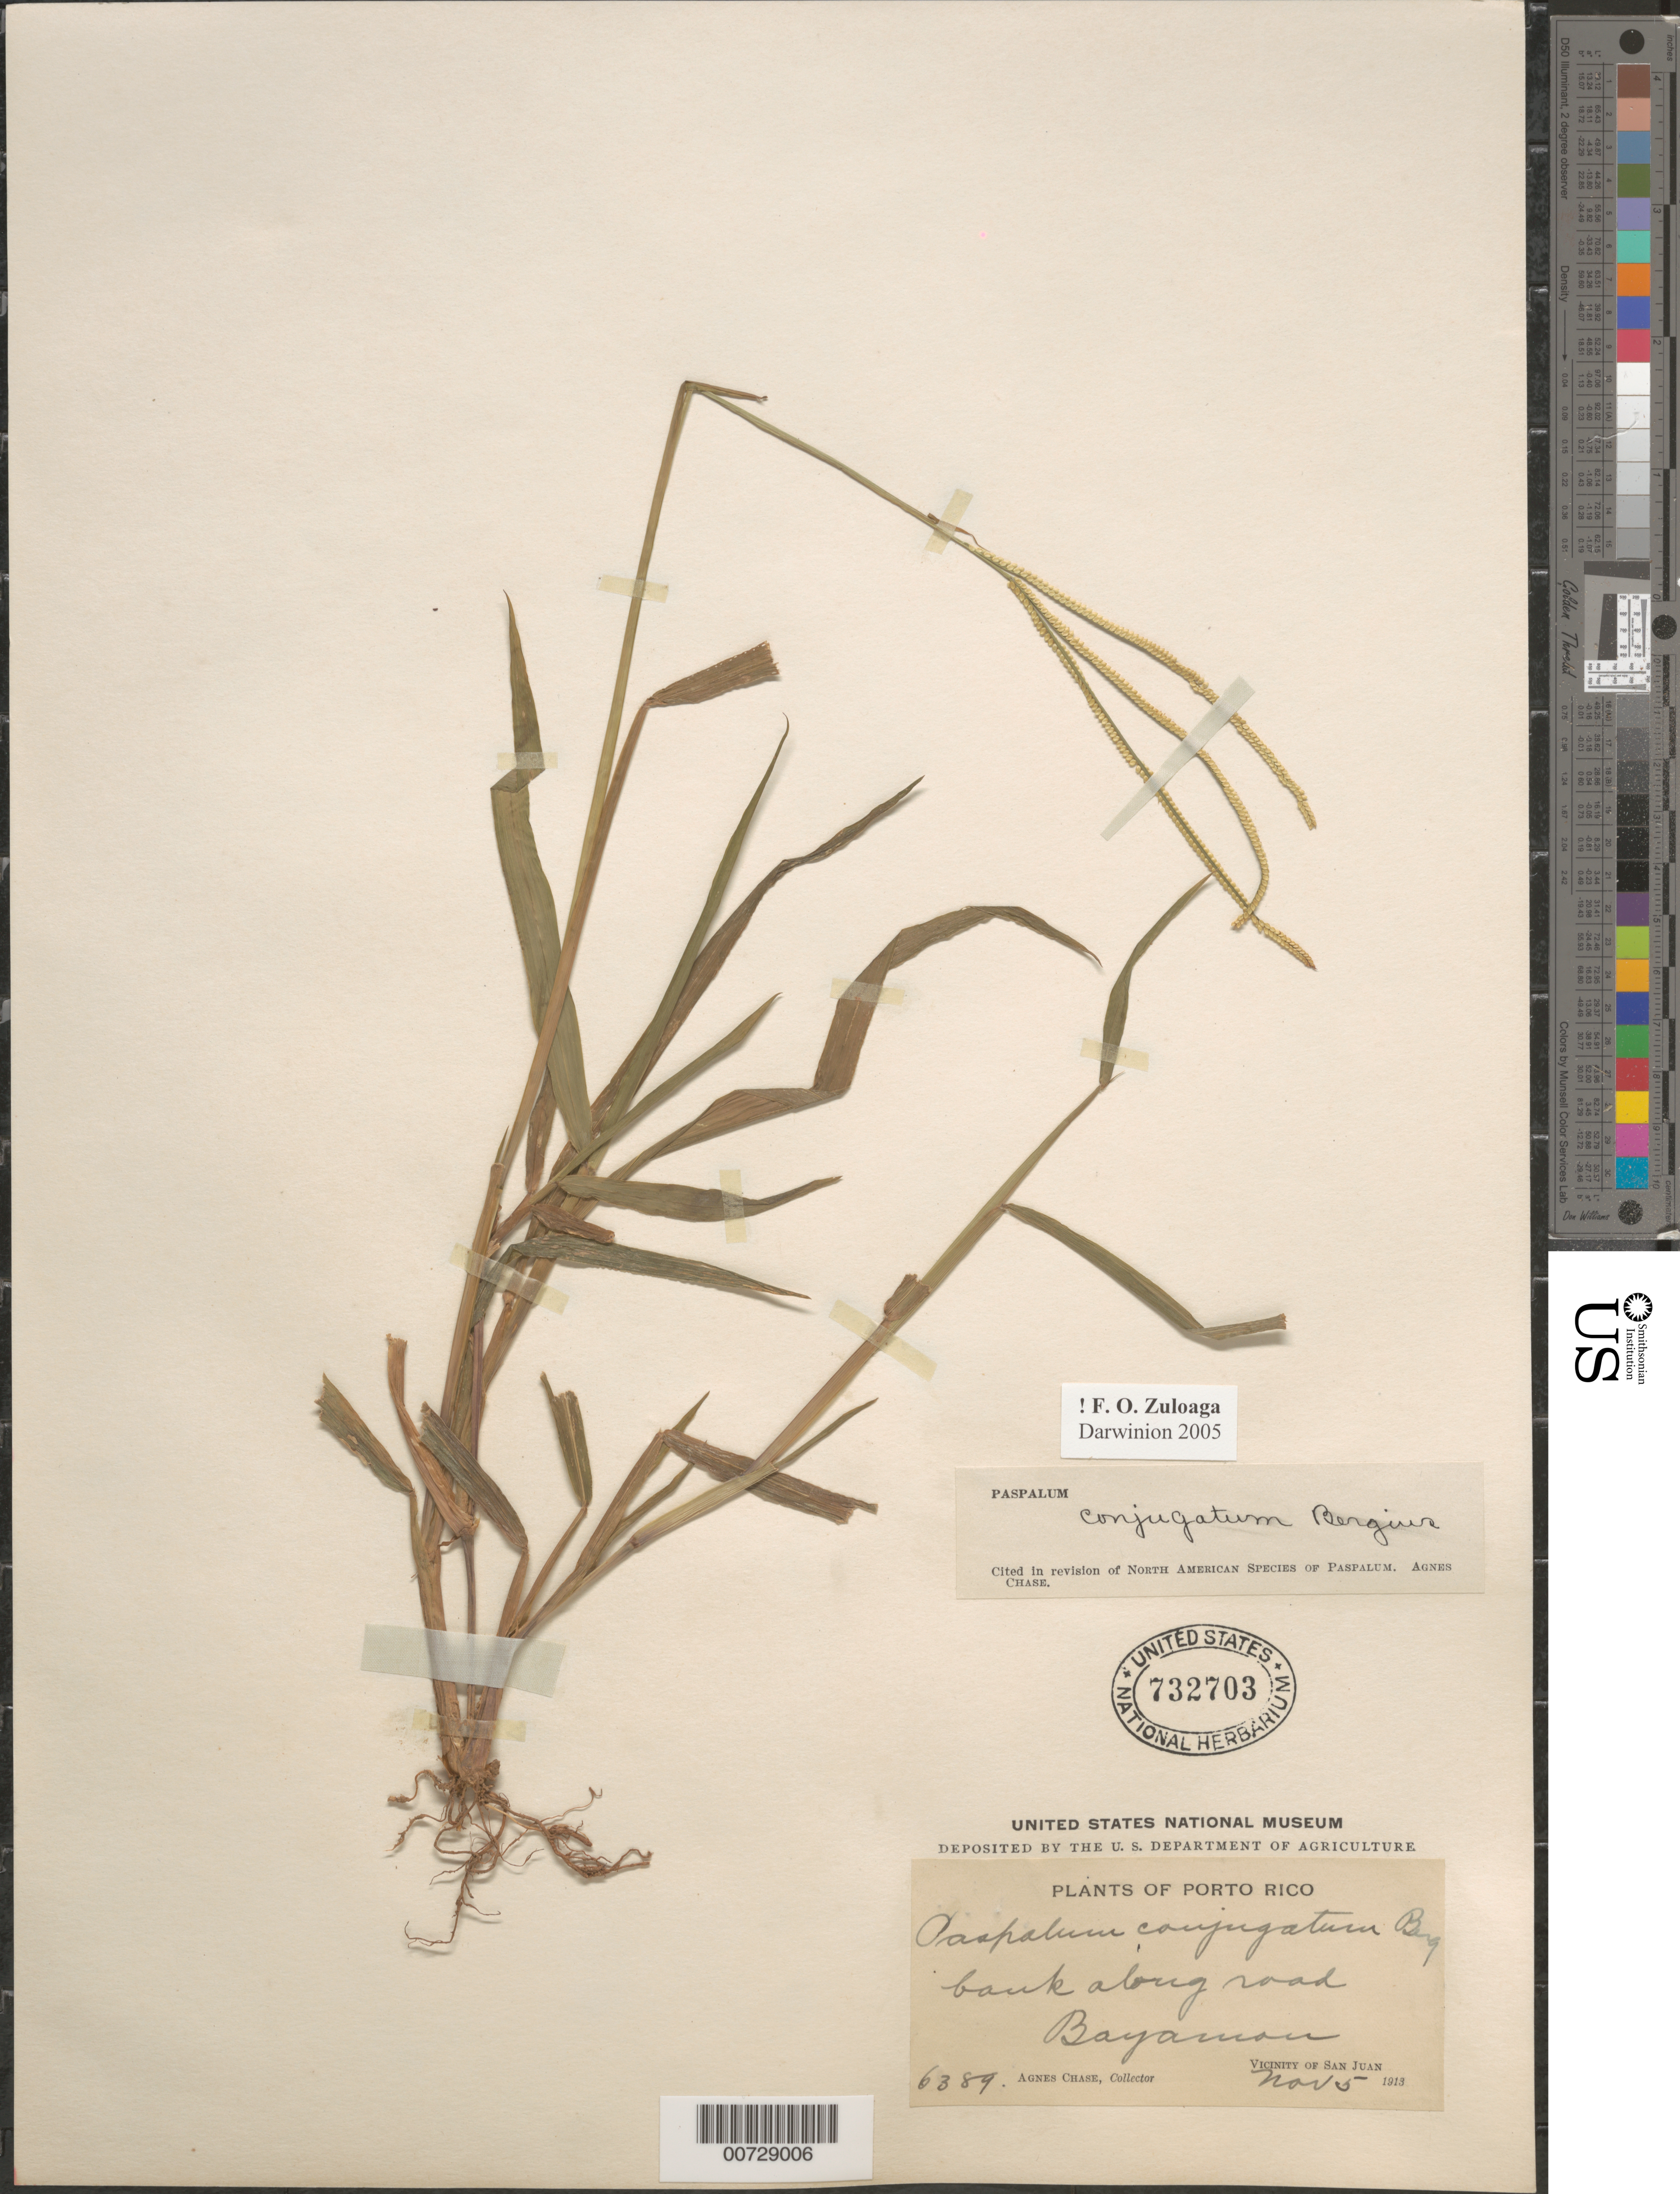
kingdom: Plantae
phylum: Tracheophyta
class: Liliopsida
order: Poales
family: Poaceae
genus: Paspalum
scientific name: Paspalum conjugatum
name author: P.J. Bergius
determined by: Chase, [M.] Agnes, (US)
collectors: A. Chase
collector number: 6389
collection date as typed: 05 Nov 1913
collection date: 1913-11-05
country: Puerto Rico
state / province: Bayamón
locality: San Juan, vic of; Bayamon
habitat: Bank along road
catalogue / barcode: US 732703